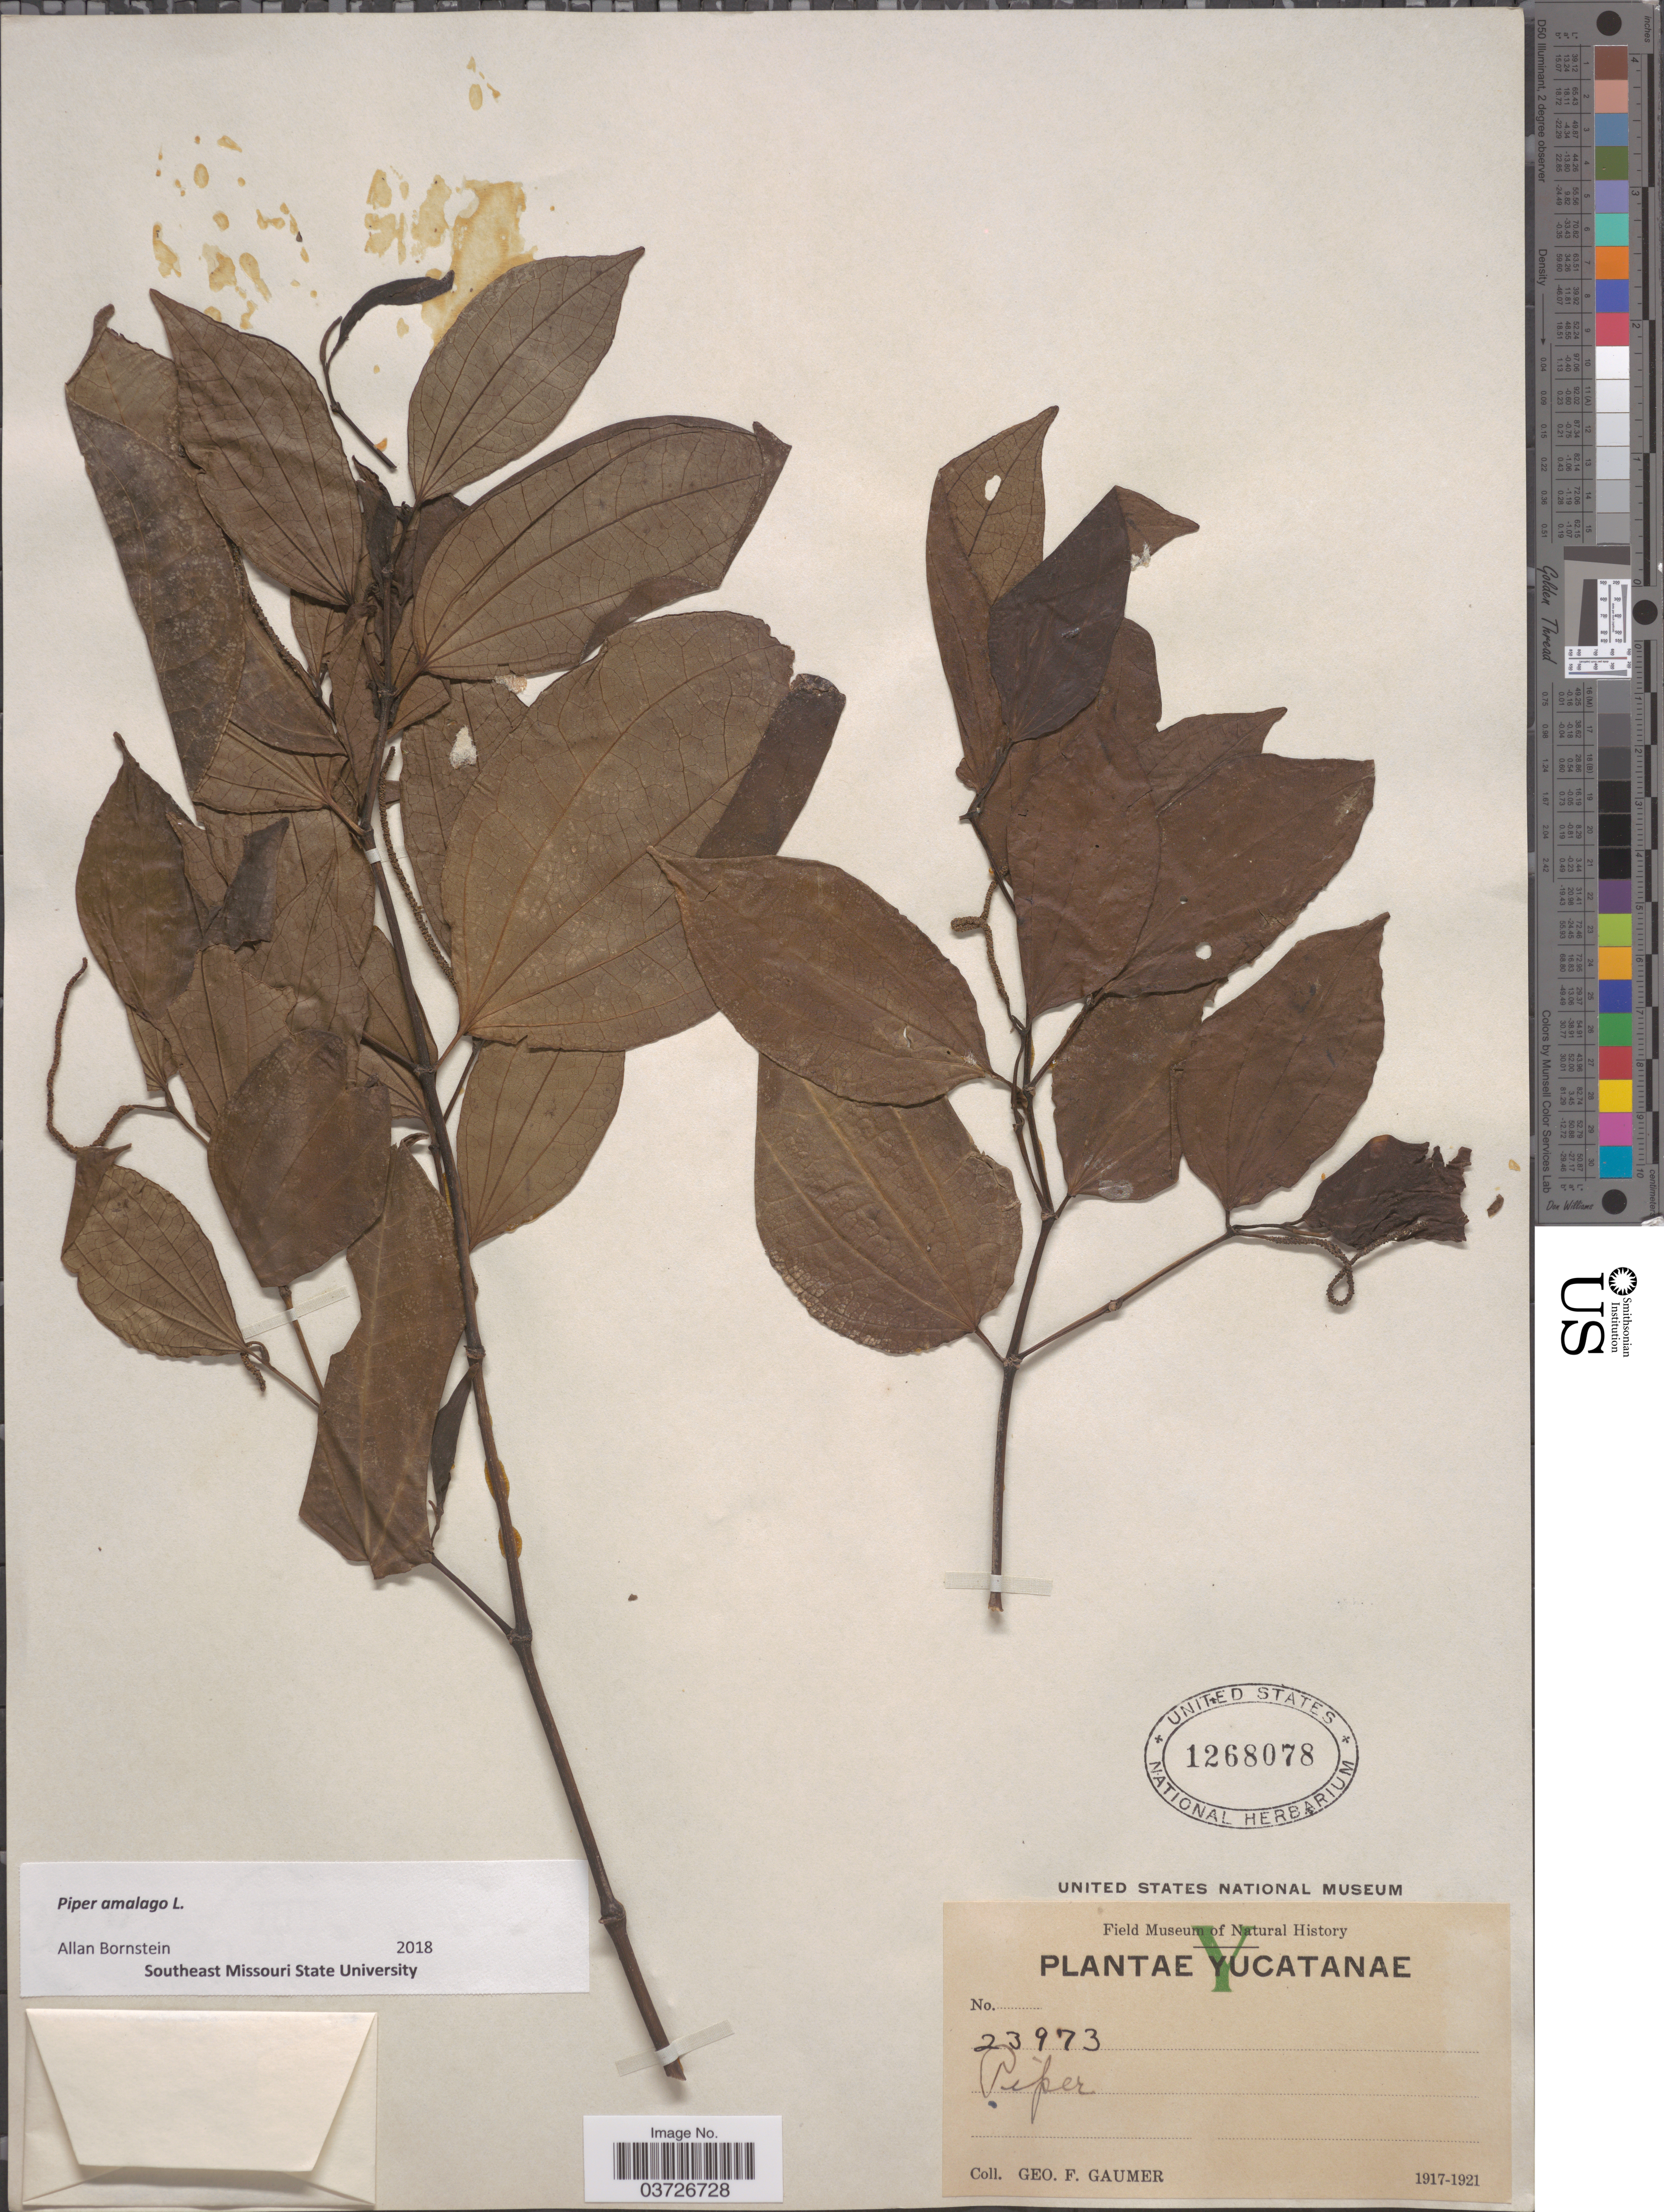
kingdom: Plantae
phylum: Tracheophyta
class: Magnoliopsida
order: Piperales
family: Piperaceae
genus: Piper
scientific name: Piper amalago var. medium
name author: (Jacq.) Yunck.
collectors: G. F. Gaumer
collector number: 23973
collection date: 1917/1921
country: Mexico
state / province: Yucatán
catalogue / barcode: US 1268078